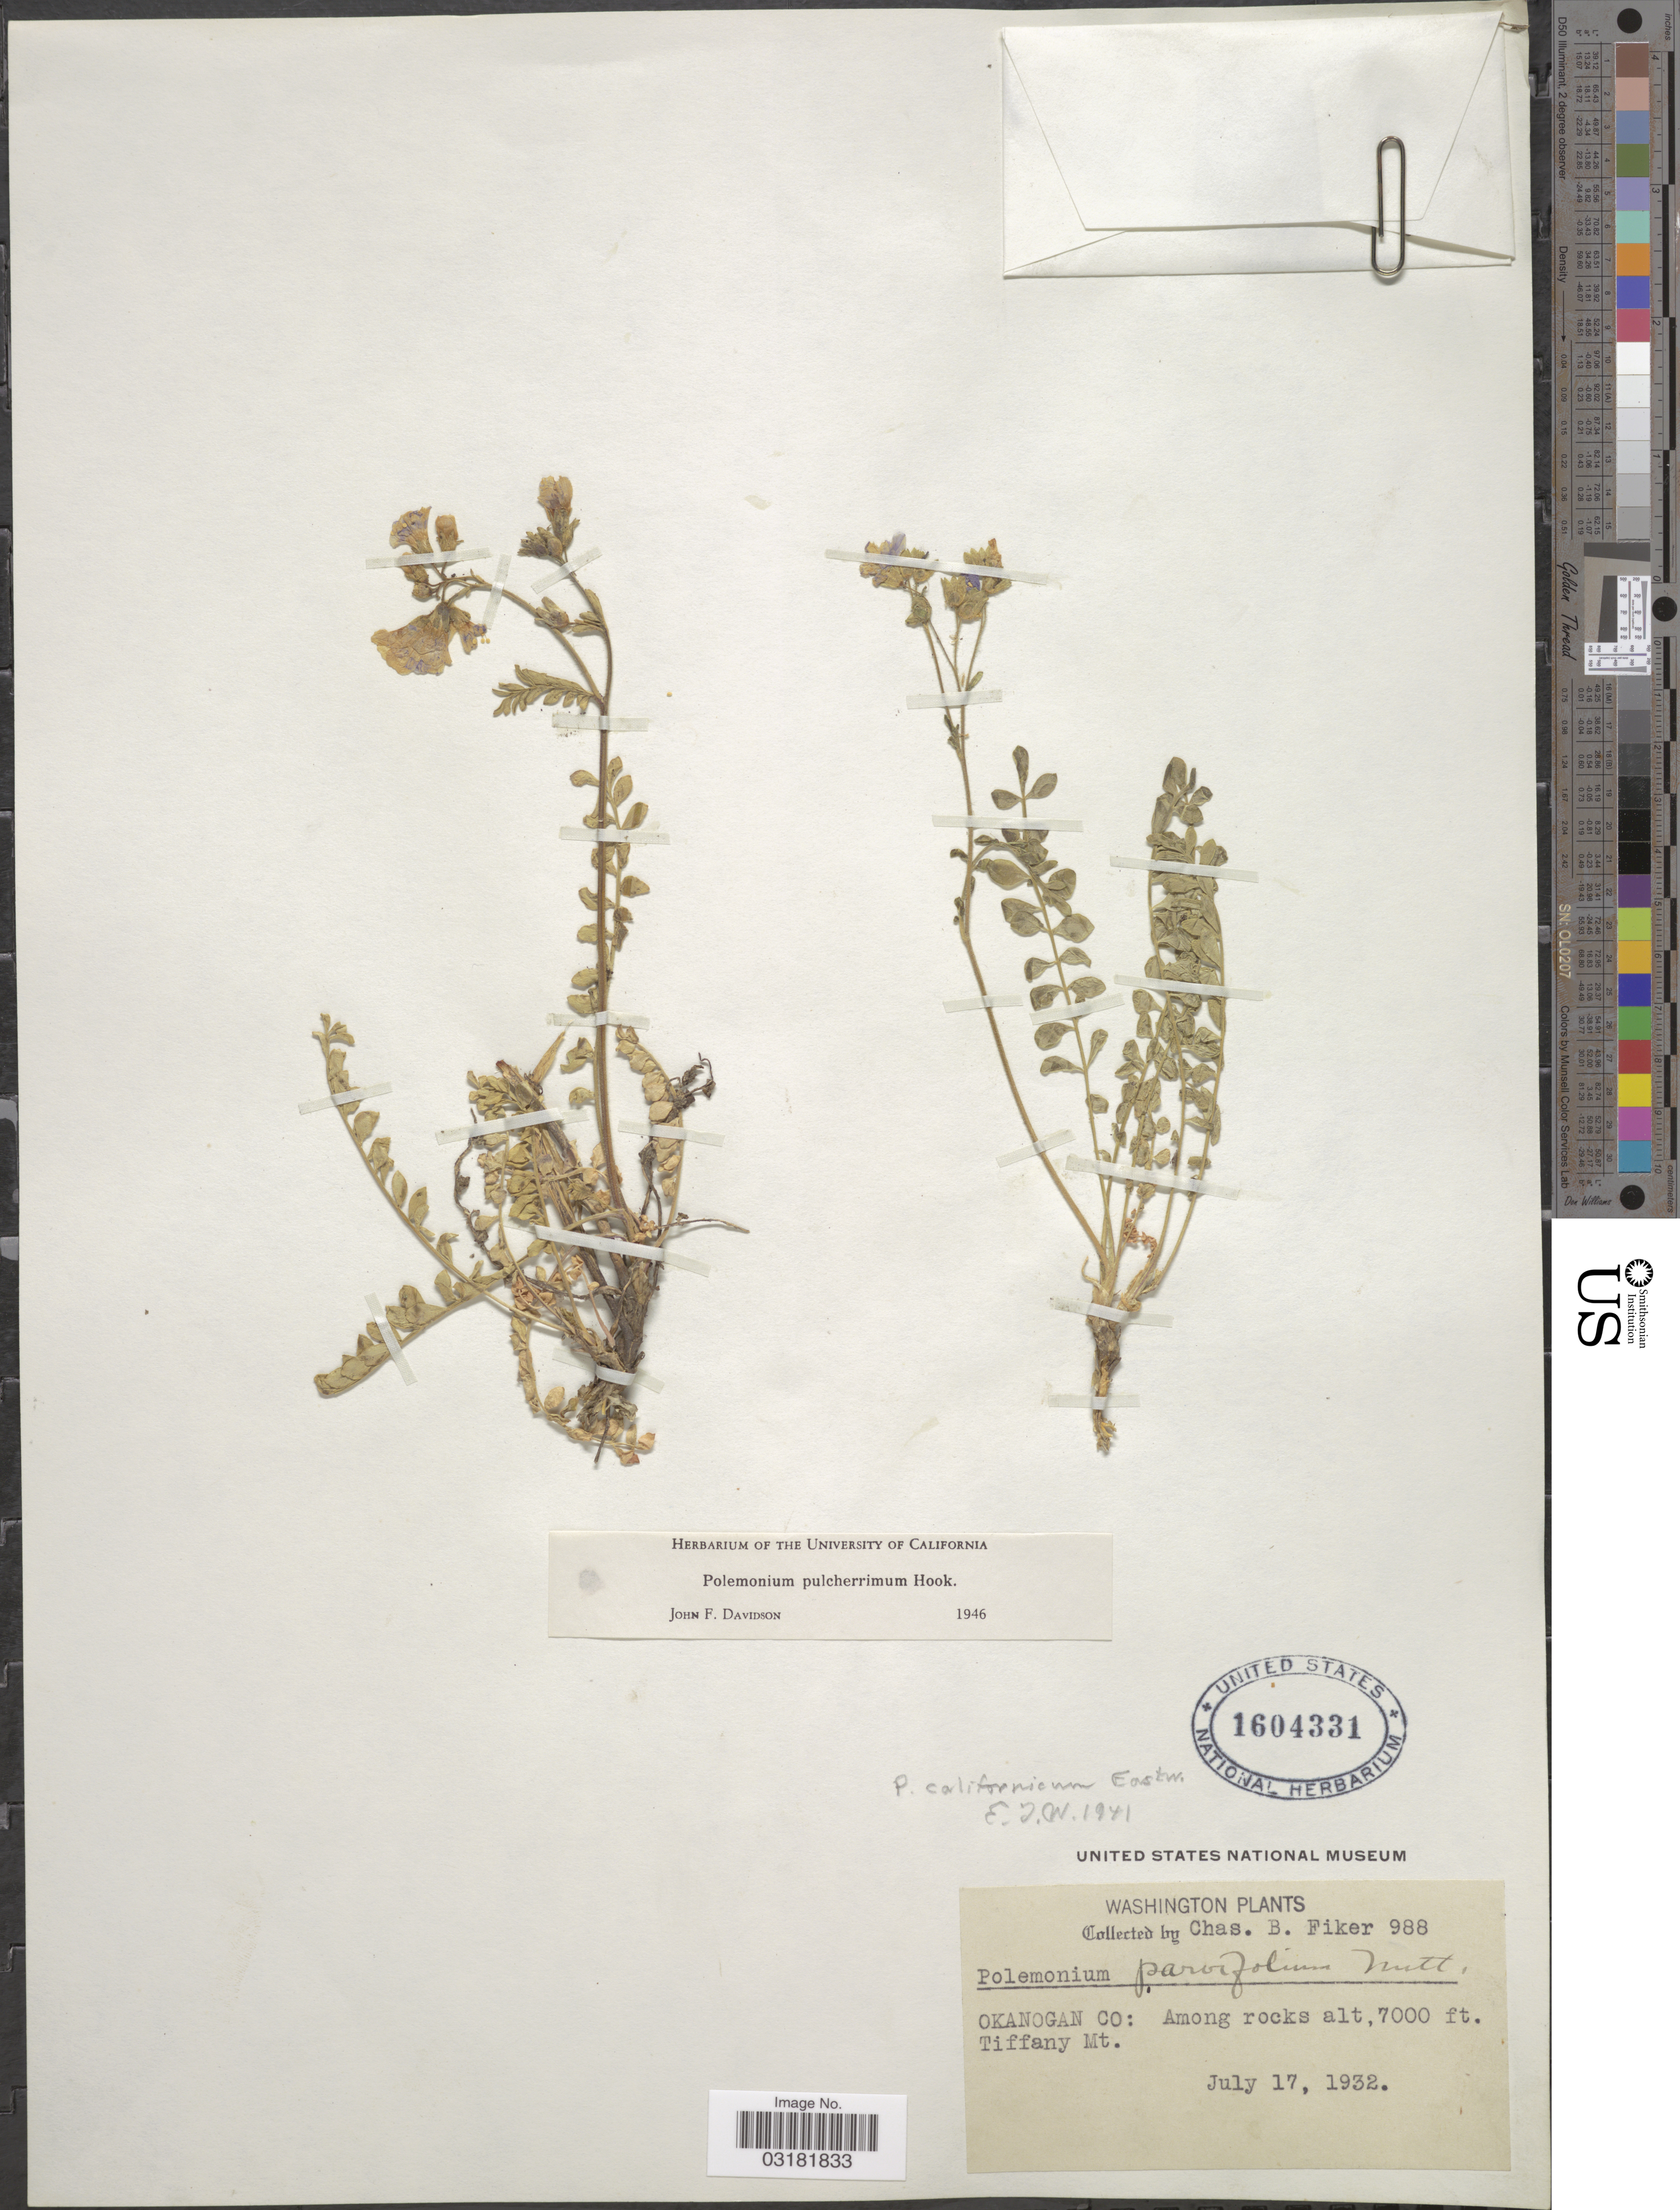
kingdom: Plantae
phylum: Tracheophyta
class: Magnoliopsida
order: Ericales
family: Polemoniaceae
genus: Polemonium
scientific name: Polemonium pulcherrimum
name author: Hook.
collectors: C. Fiker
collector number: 988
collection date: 1932-07-17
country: United States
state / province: Washington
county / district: Okanogan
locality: Okanogan Co: Among rocks, Tiffany Mt.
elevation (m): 2134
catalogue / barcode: US 1604331